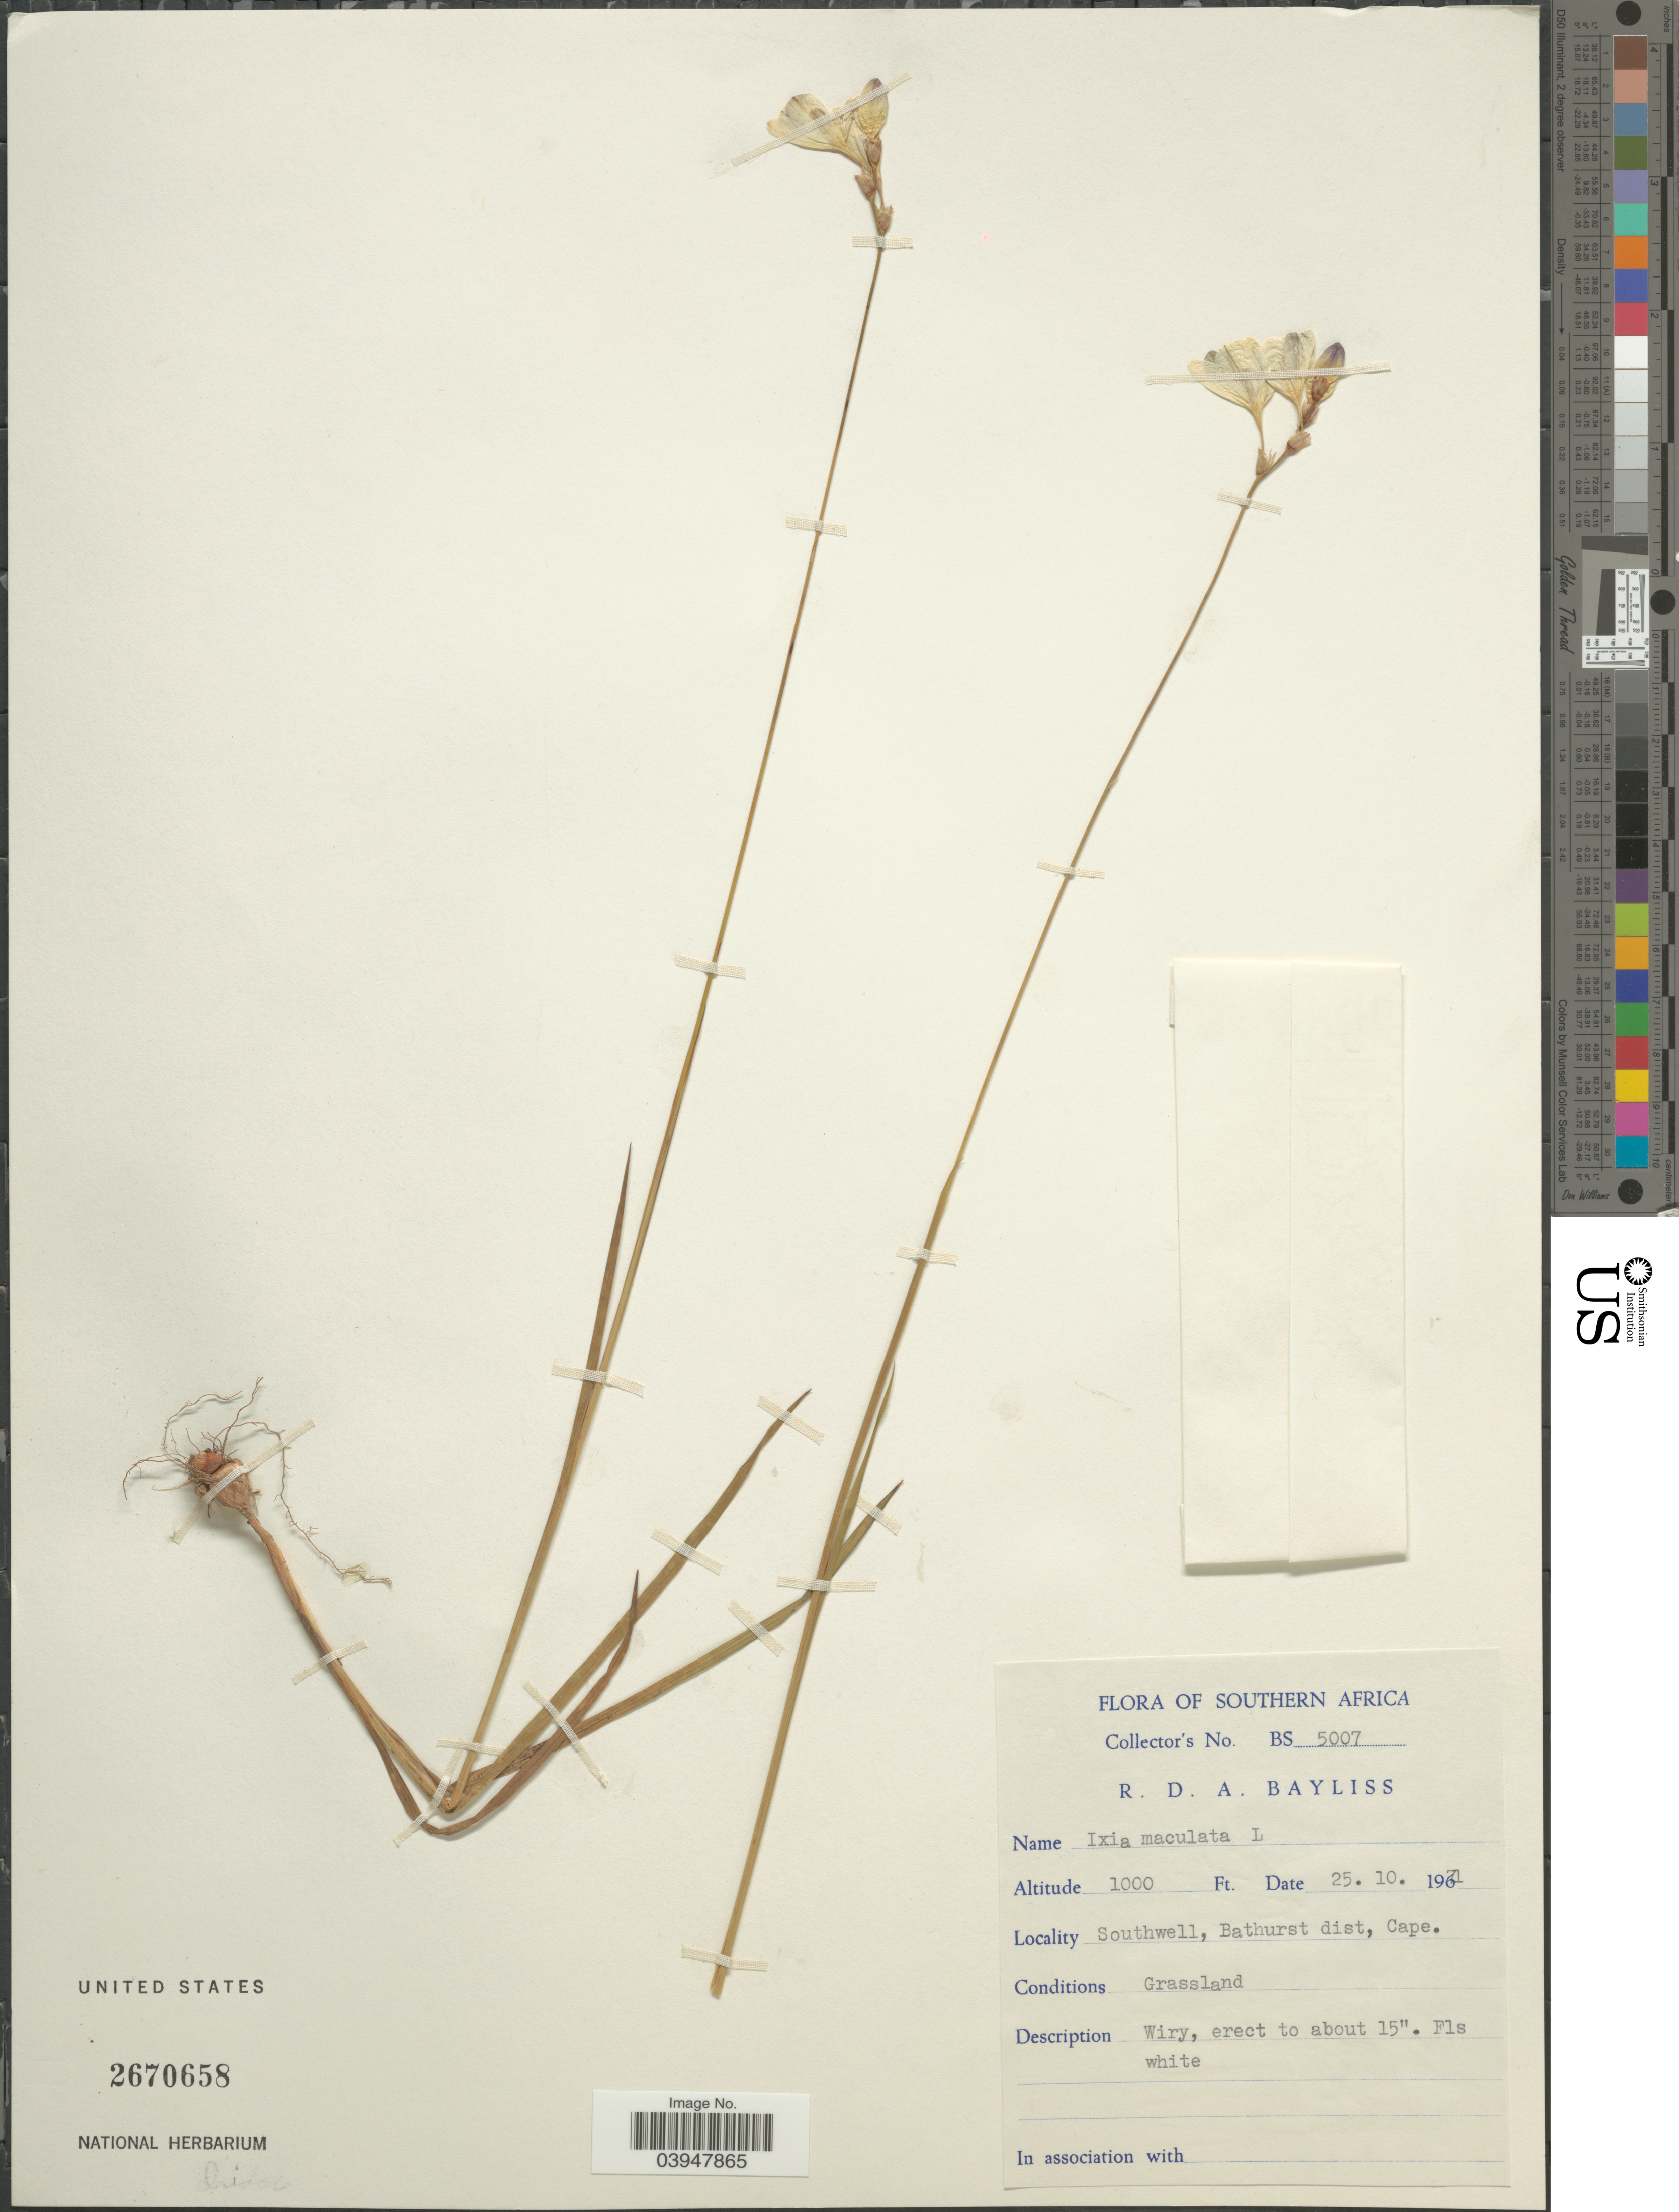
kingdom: Plantae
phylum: Tracheophyta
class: Liliopsida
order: Asparagales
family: Iridaceae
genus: Ixia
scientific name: Ixia maculata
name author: L.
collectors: R. Bayliss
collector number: BS 5007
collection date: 1971-10-25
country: South Africa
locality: Southern Africa. Southwell, Bathurst dist, Cape.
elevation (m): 305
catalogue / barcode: US 2670658